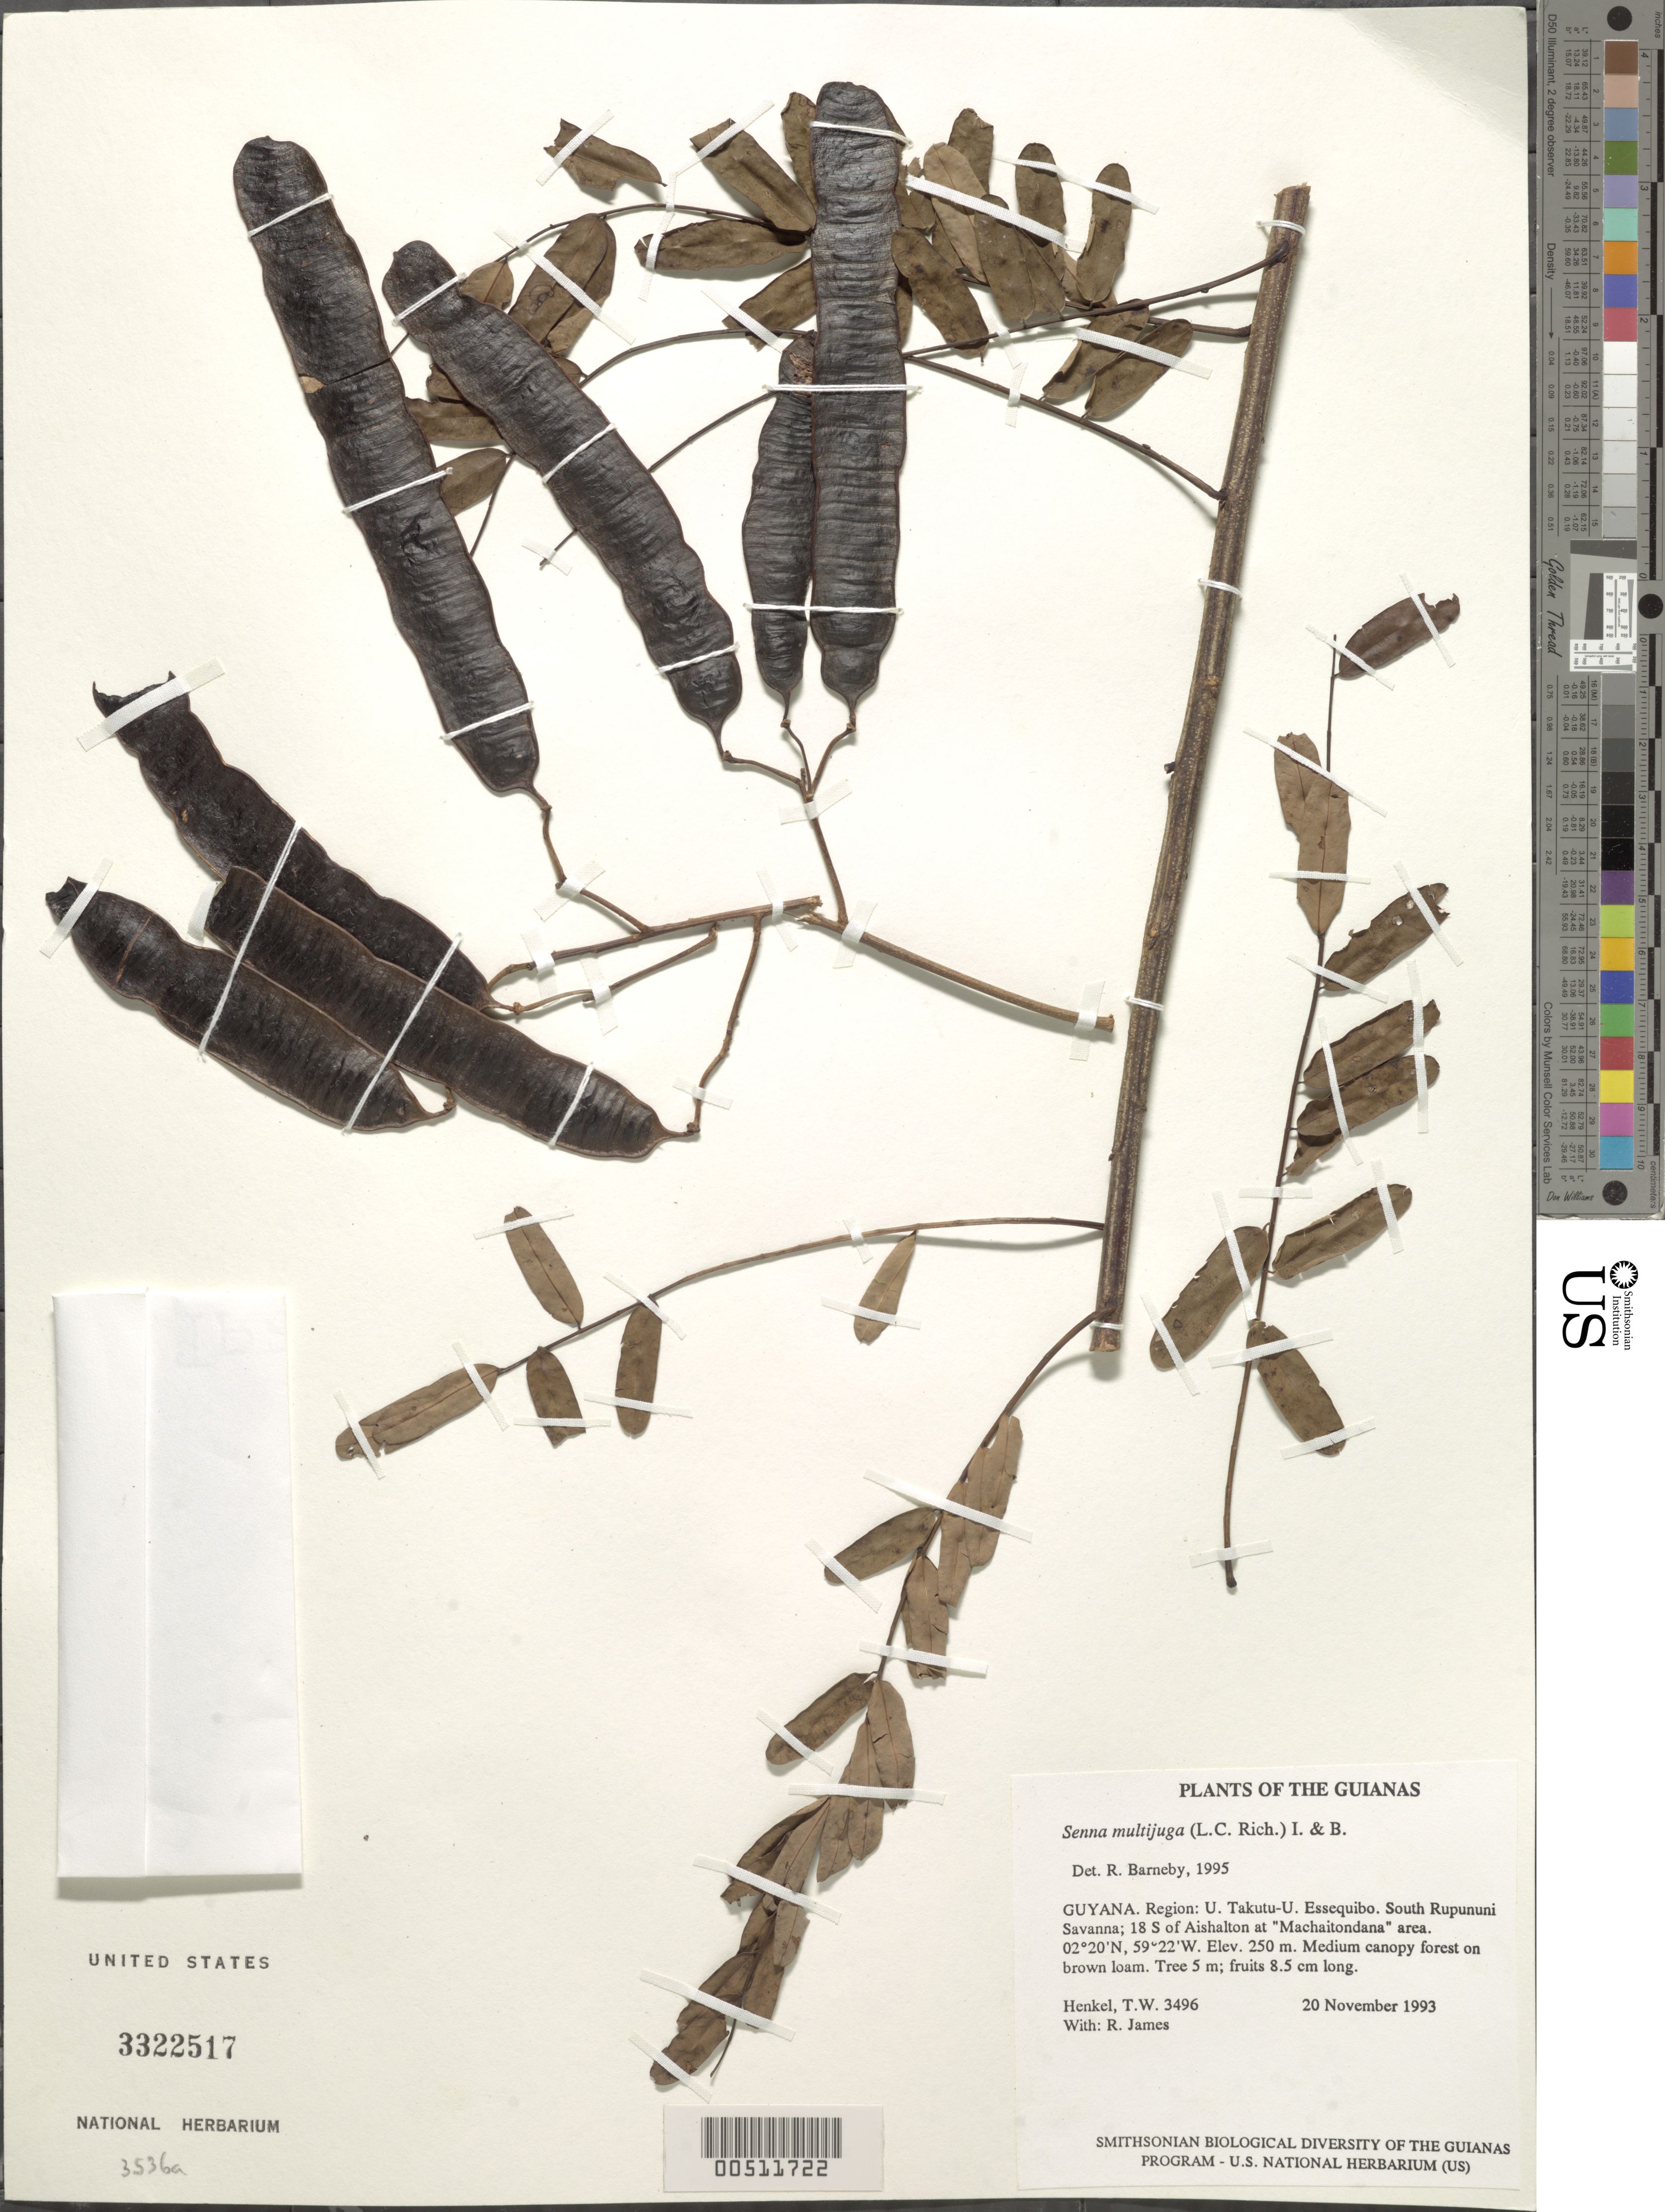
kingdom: Plantae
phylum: Tracheophyta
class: Magnoliopsida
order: Fabales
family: Fabaceae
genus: Senna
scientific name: Senna multijuga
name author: (Rich.) H.S. Irwin & Barneby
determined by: Barneby, Rupert C., (NY)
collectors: T. Henkel & R. James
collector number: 3496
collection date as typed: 20 November 1993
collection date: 1993-11-20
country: Guyana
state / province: U. Takutu-U. Essequibo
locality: South Rupununi Savanna; 18 S of Aishalton at "Machaitondana" area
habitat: Medium canopy forest on brown loam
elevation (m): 250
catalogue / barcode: US 3322517